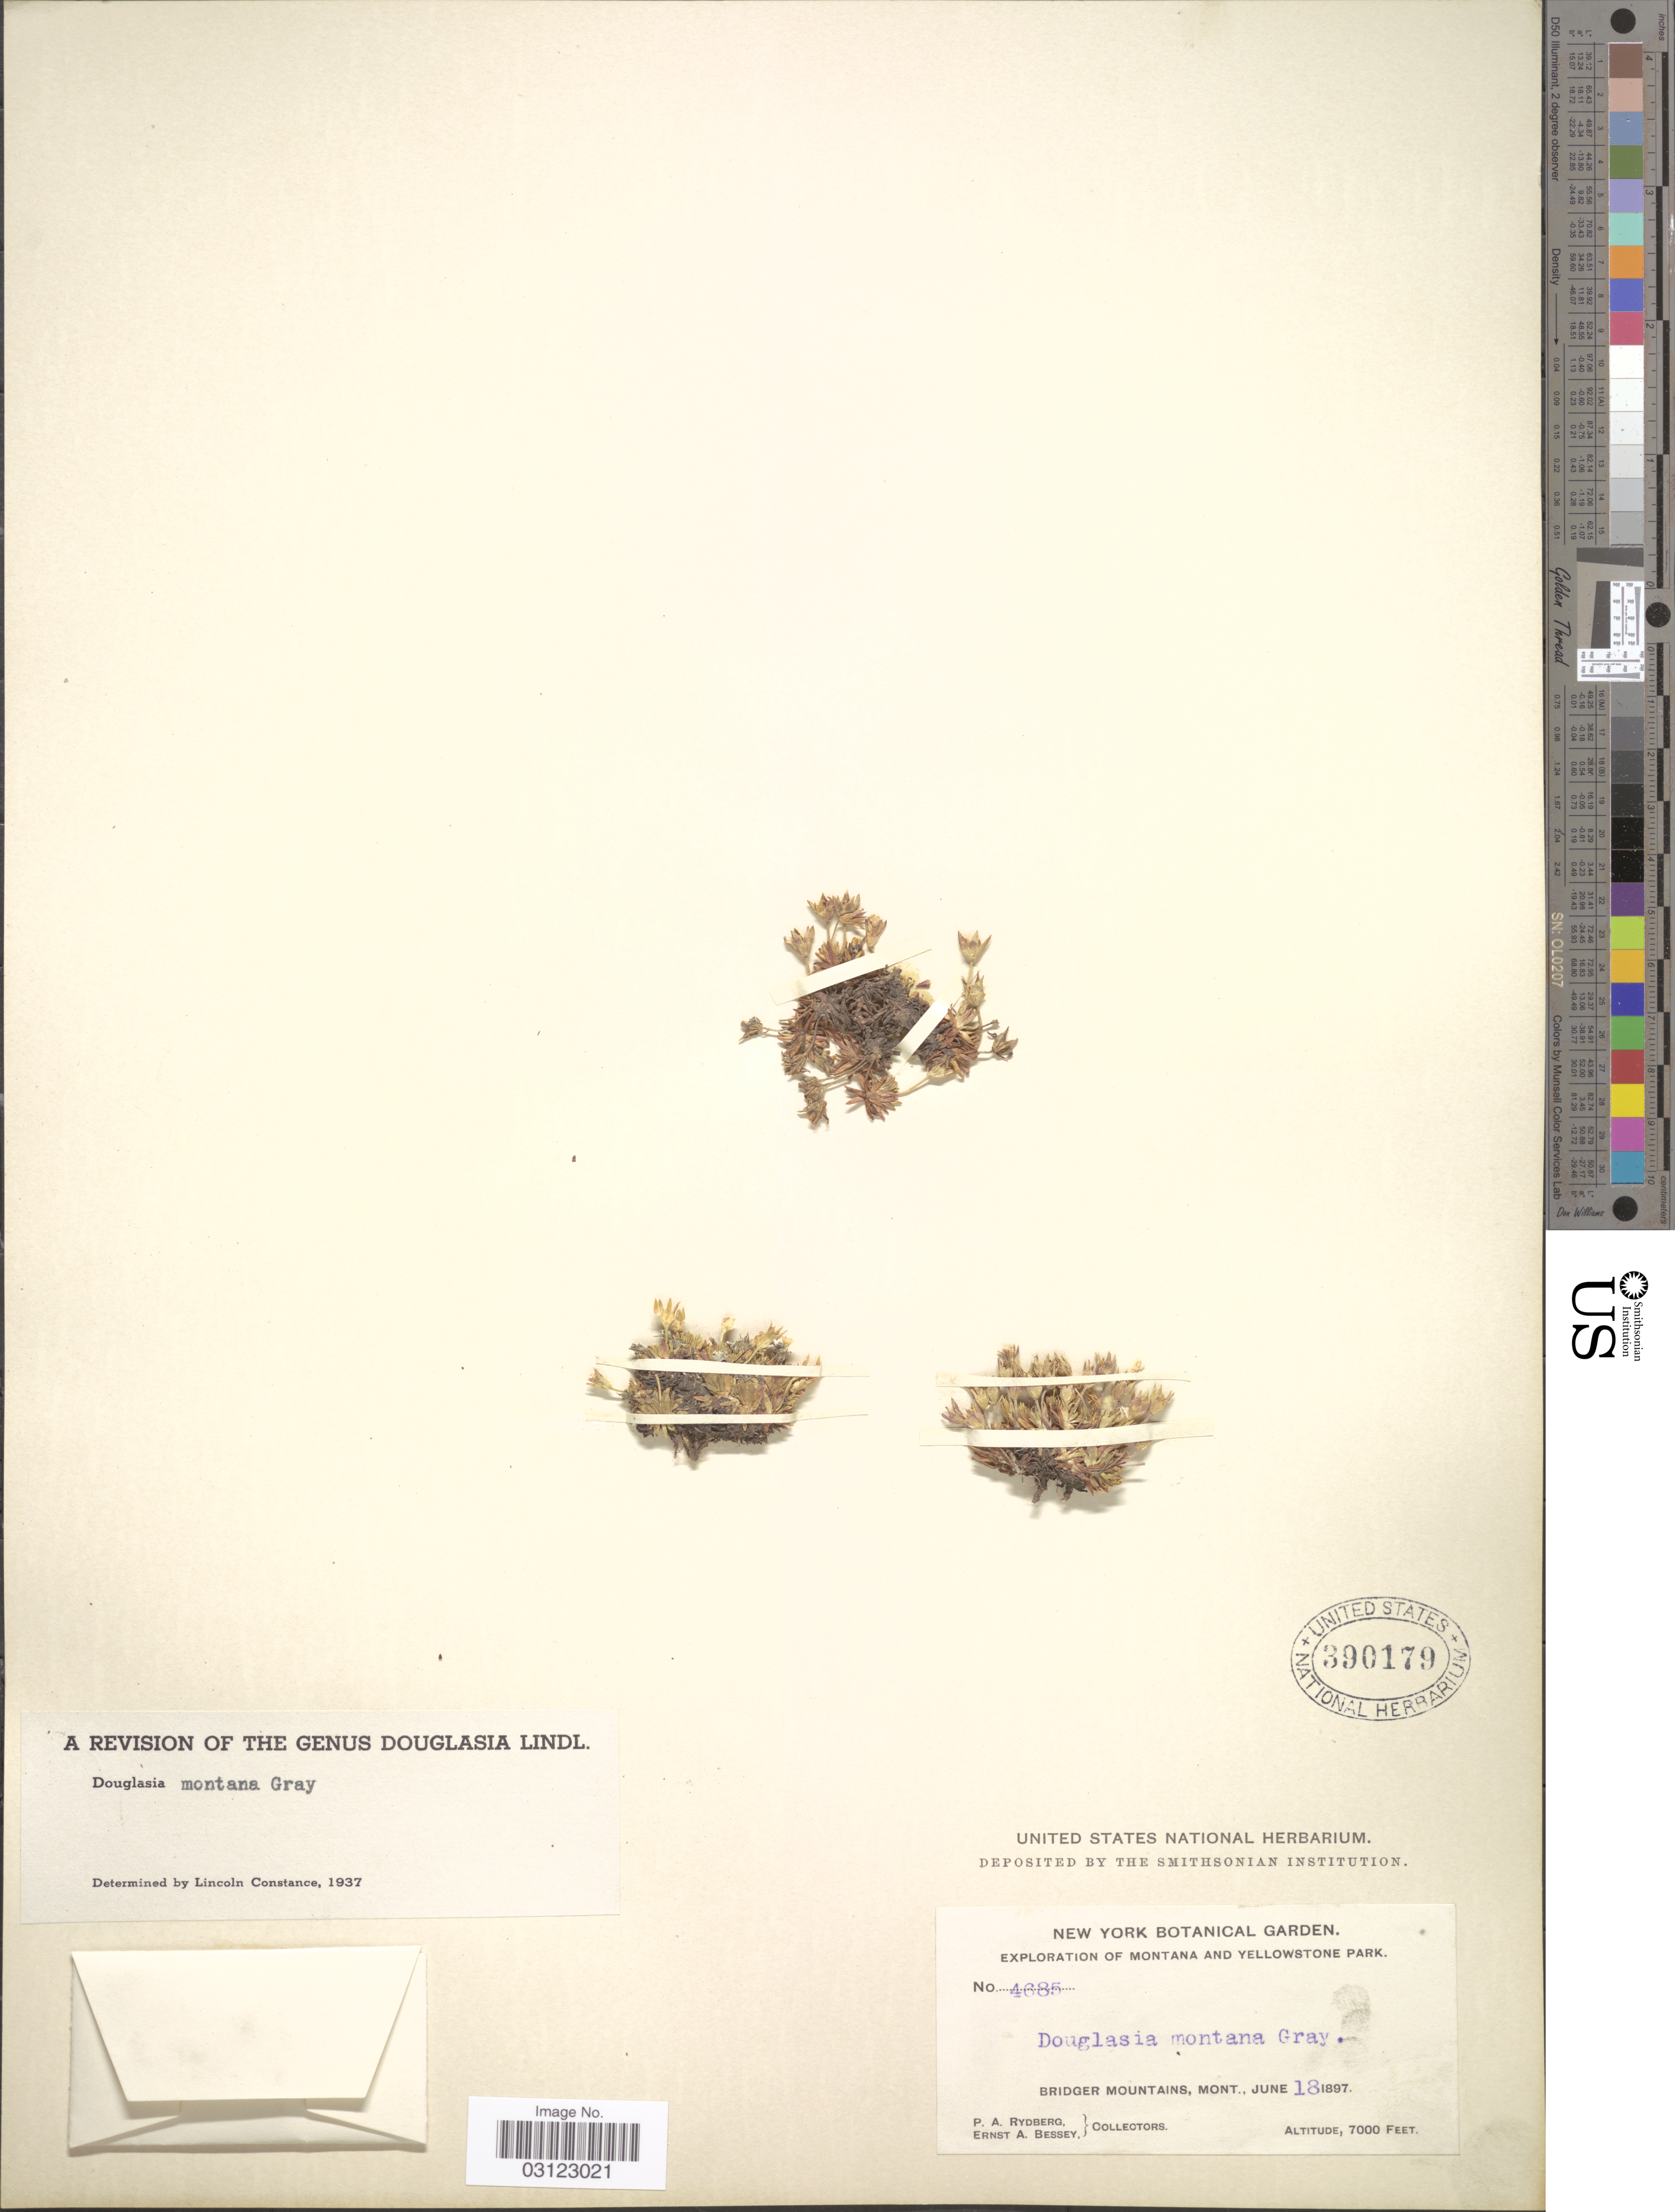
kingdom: Plantae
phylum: Tracheophyta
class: Magnoliopsida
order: Ericales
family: Primulaceae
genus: Douglasia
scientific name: Douglasia montana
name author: A. Gray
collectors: P. A. Rydberg & E. A. Bessey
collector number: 4685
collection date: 1897-06-18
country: United States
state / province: Montana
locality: Yellowstone National Park. Bridger Mountains, Mont.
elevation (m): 2134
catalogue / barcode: US 390179